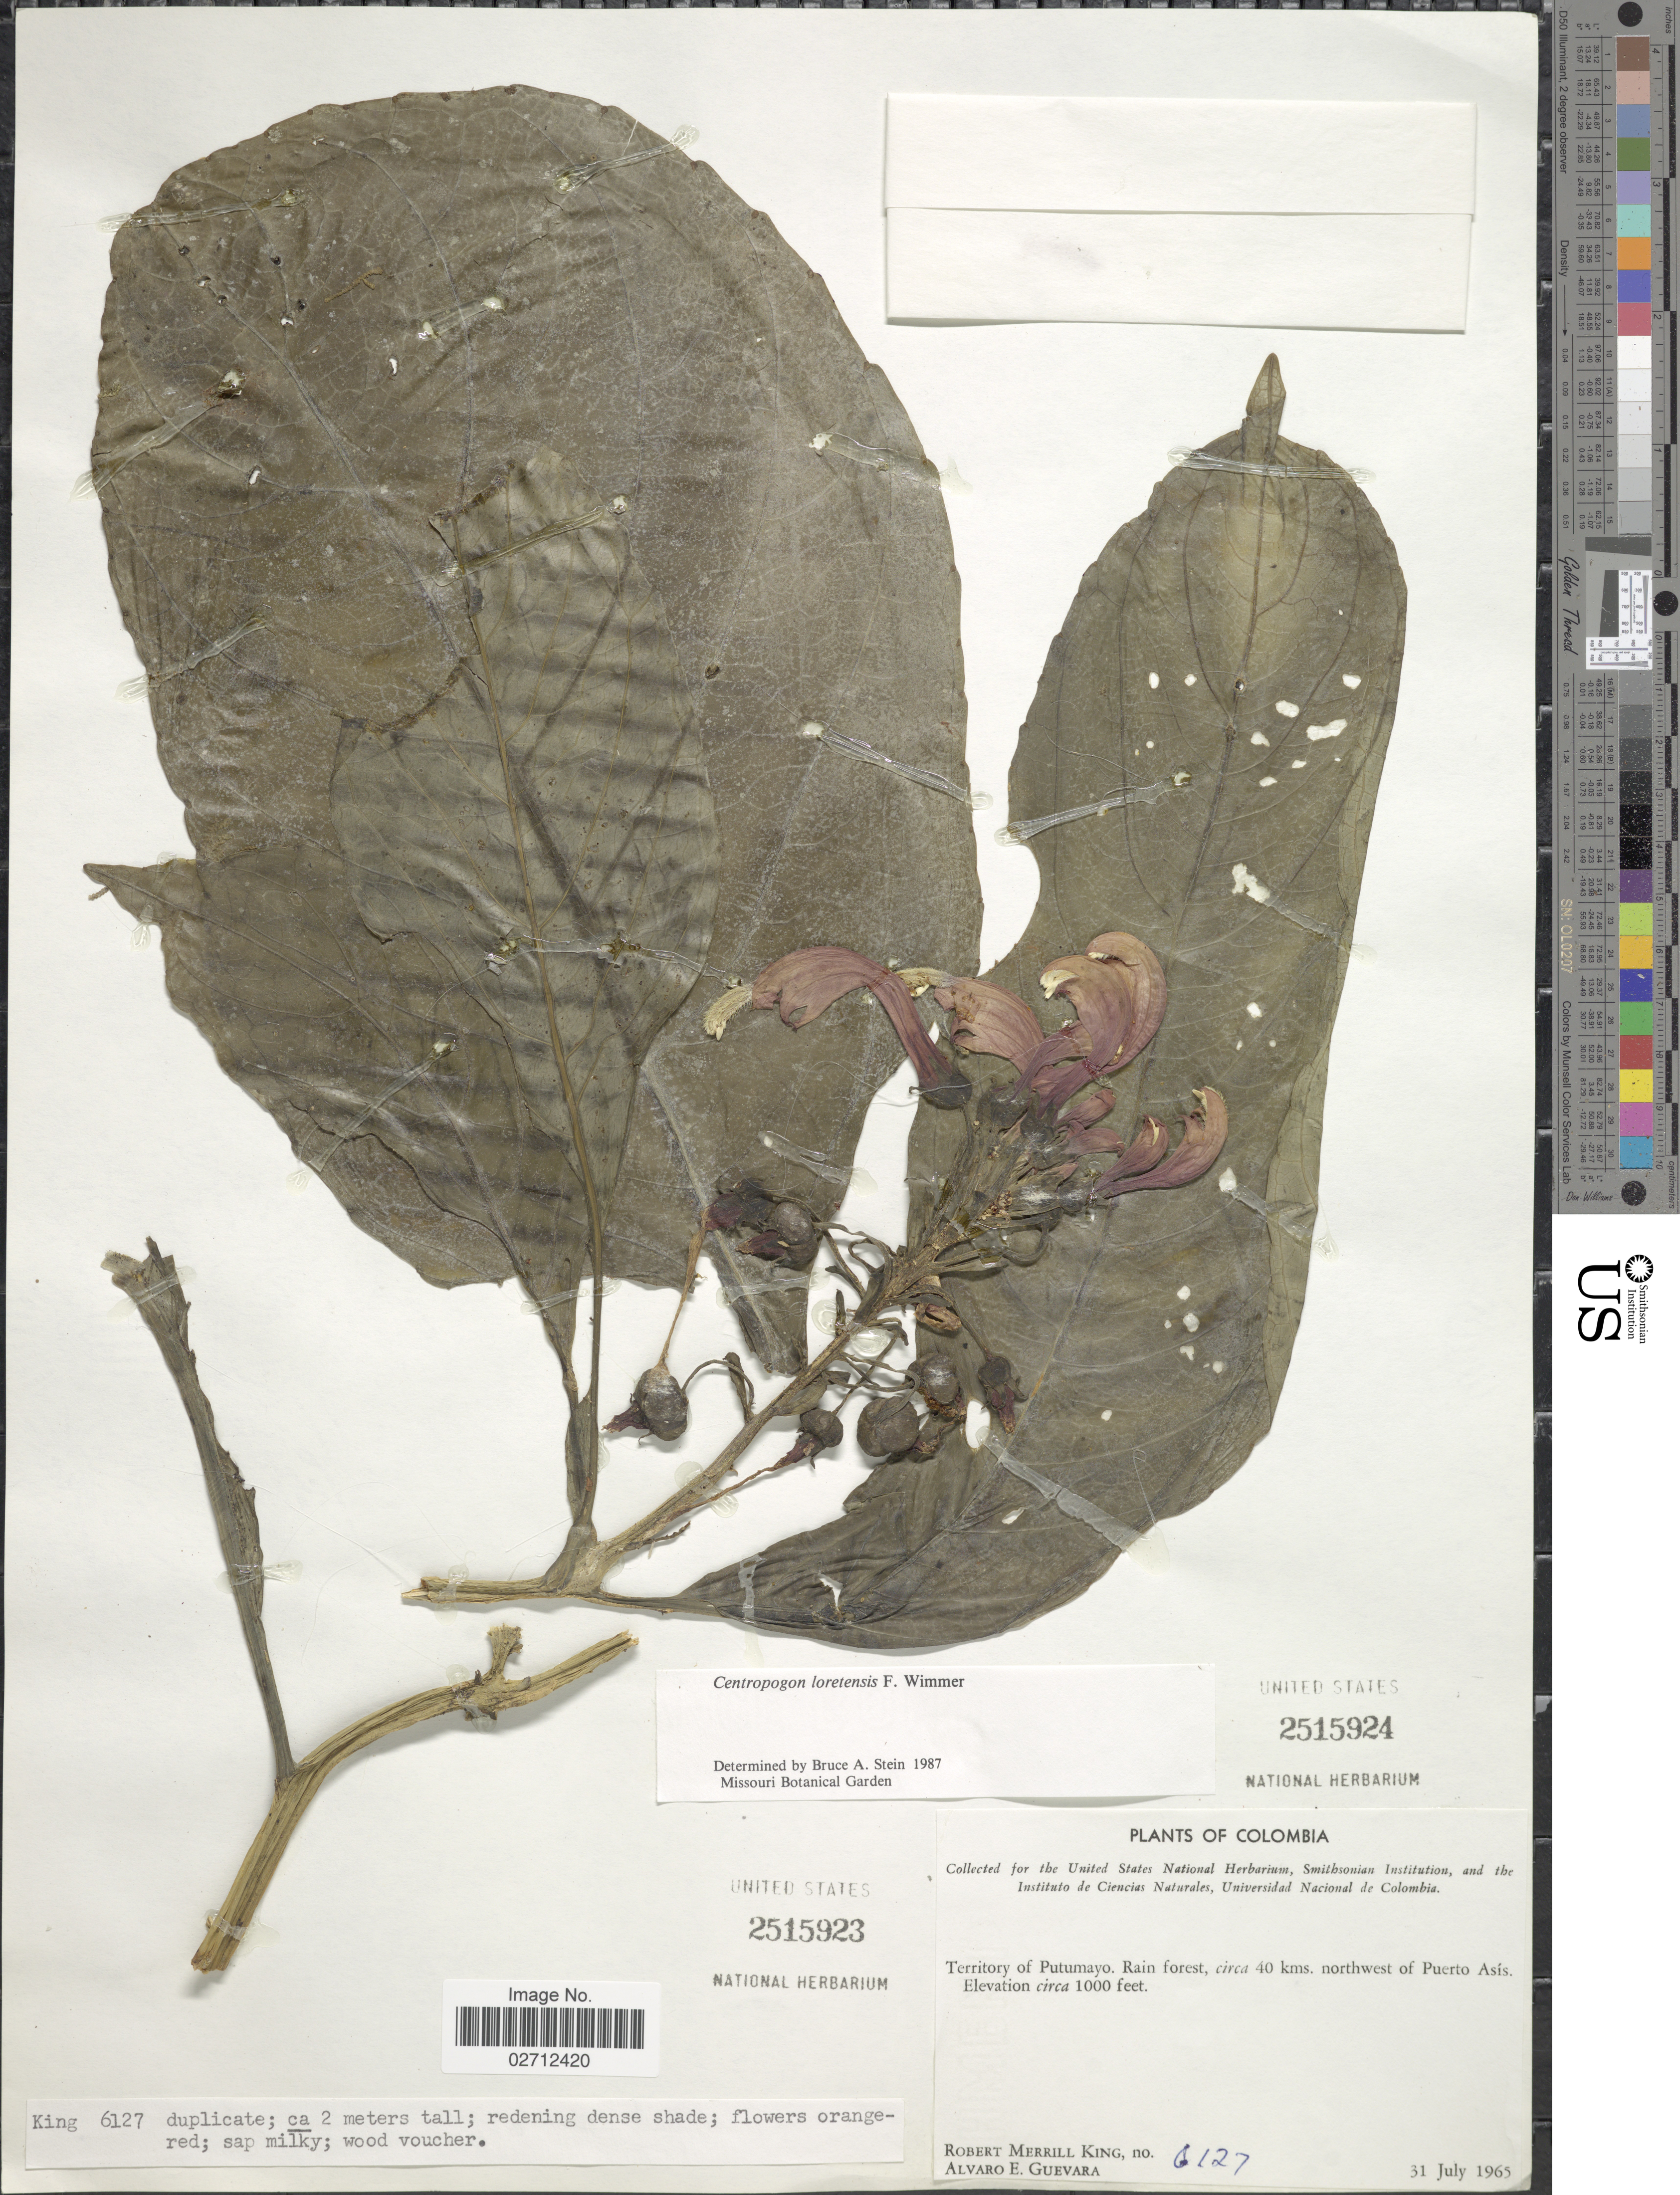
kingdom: Plantae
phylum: Tracheophyta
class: Magnoliopsida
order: Asterales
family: Campanulaceae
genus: Centropogon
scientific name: Centropogon loretensis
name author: E. Wimm.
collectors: R. M. King & A. E. Guevara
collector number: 6127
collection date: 1965-07-31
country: Colombia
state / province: Putumayo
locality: Rain forest, circa 40 kms northwest of Puerto Asís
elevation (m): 305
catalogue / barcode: US 2515924-2